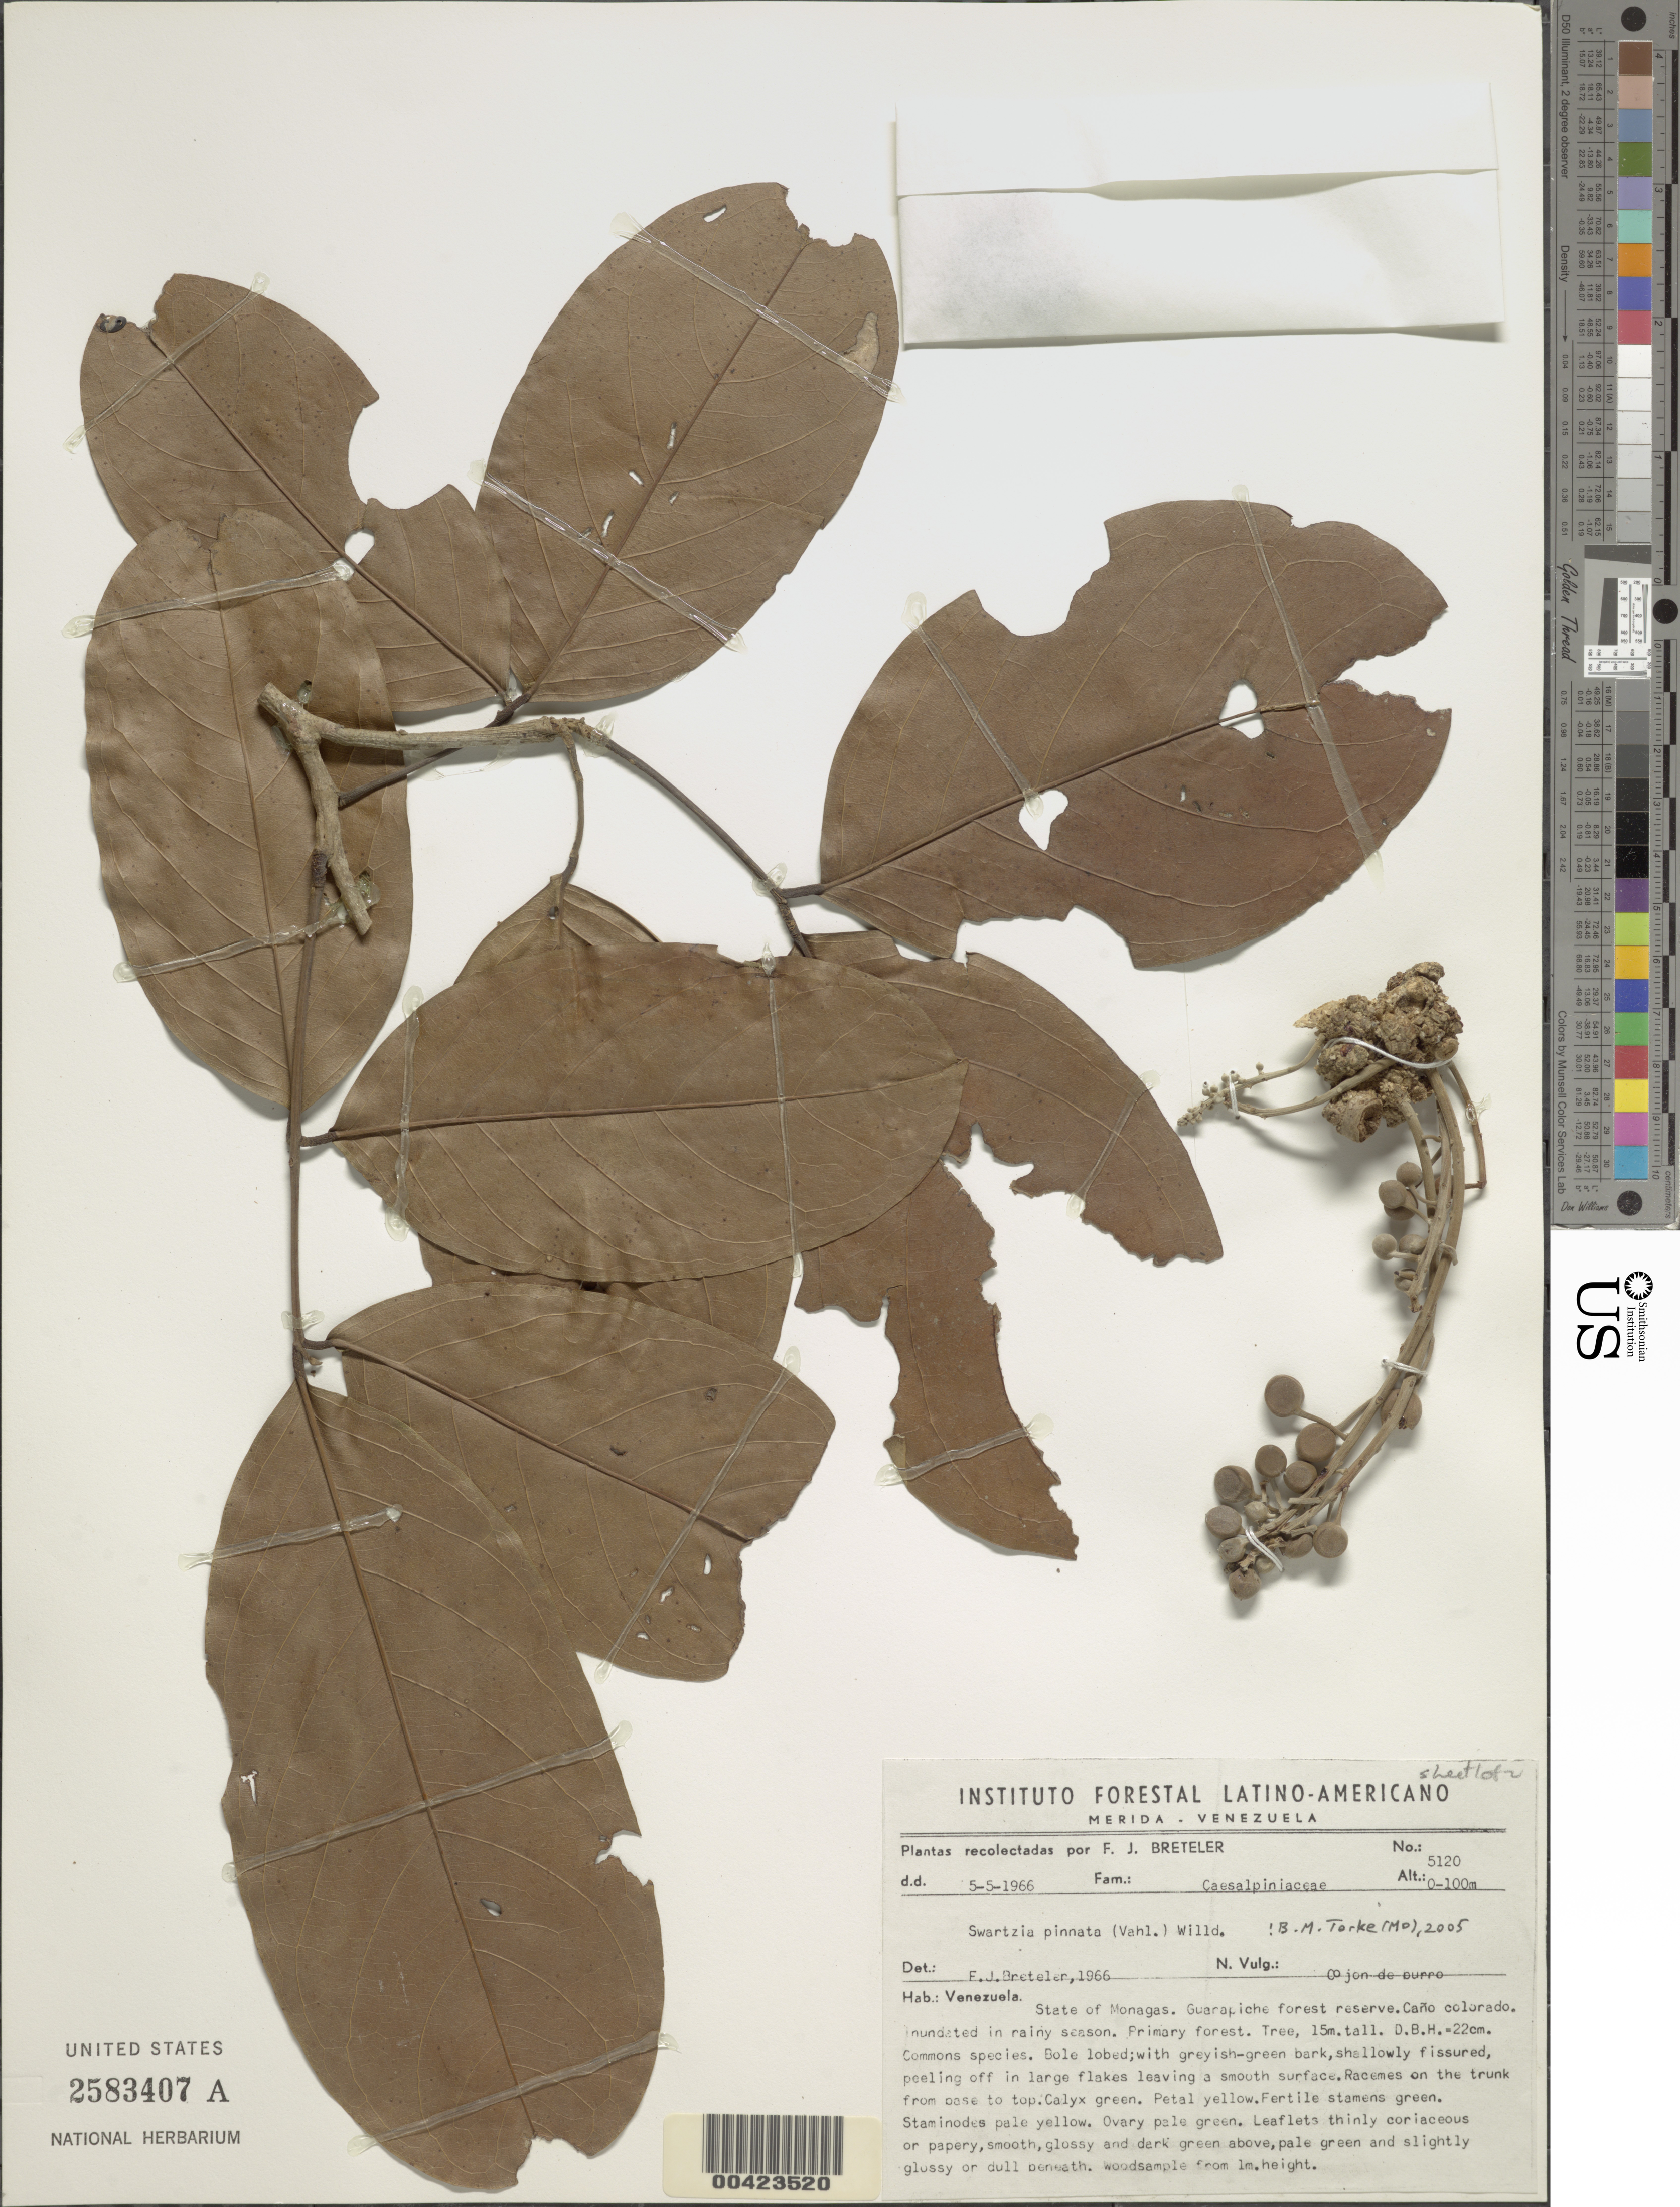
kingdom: Plantae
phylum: Tracheophyta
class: Magnoliopsida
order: Fabales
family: Fabaceae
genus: Swartzia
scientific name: Swartzia pinnata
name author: (Vahl) Willd.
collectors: F. J. Breteler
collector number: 5120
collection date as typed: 05 May 1966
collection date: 1966-05-05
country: Venezuela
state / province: Monagas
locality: Guarapiche forest reserve, cano colorado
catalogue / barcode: US 2583407A